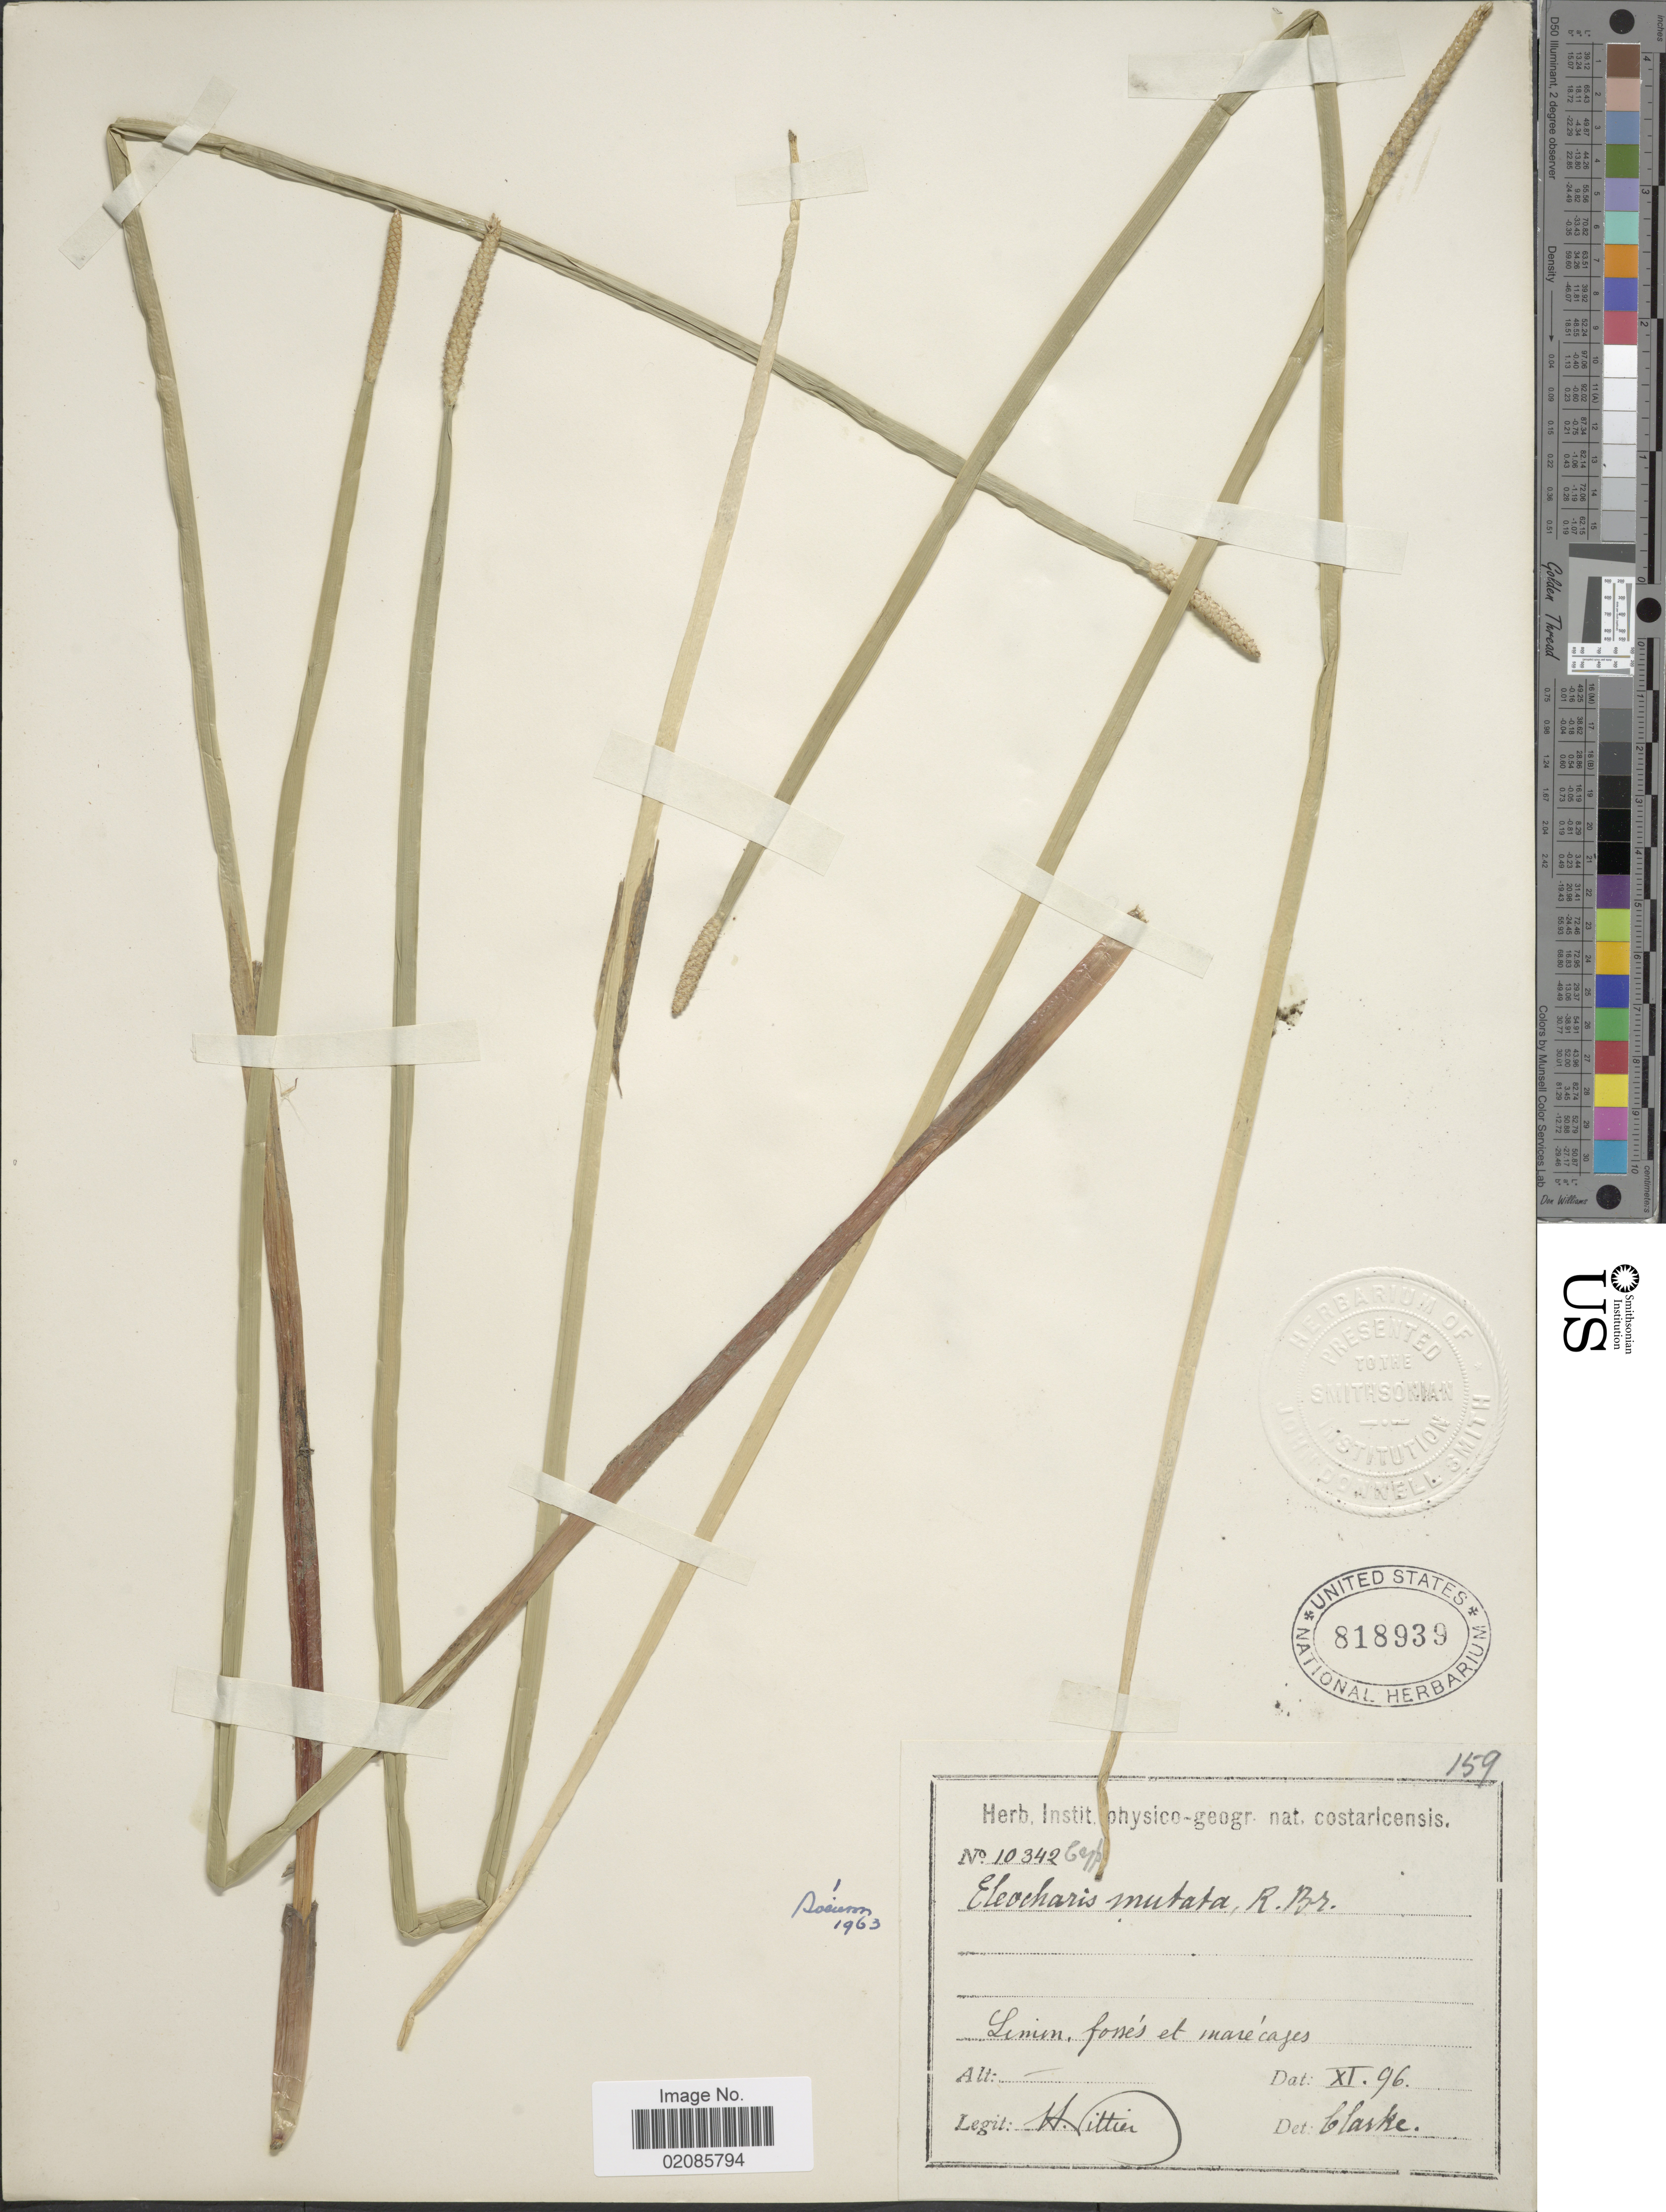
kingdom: Plantae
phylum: Tracheophyta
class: Liliopsida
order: Poales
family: Cyperaceae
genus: Eleocharis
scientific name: Eleocharis mutata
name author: (L.) Roem. & Schult.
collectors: H. F. Pittier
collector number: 10342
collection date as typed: Transcribed d/m/y: /11/96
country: Costa Rica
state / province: Limón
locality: Limon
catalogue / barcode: US 818939